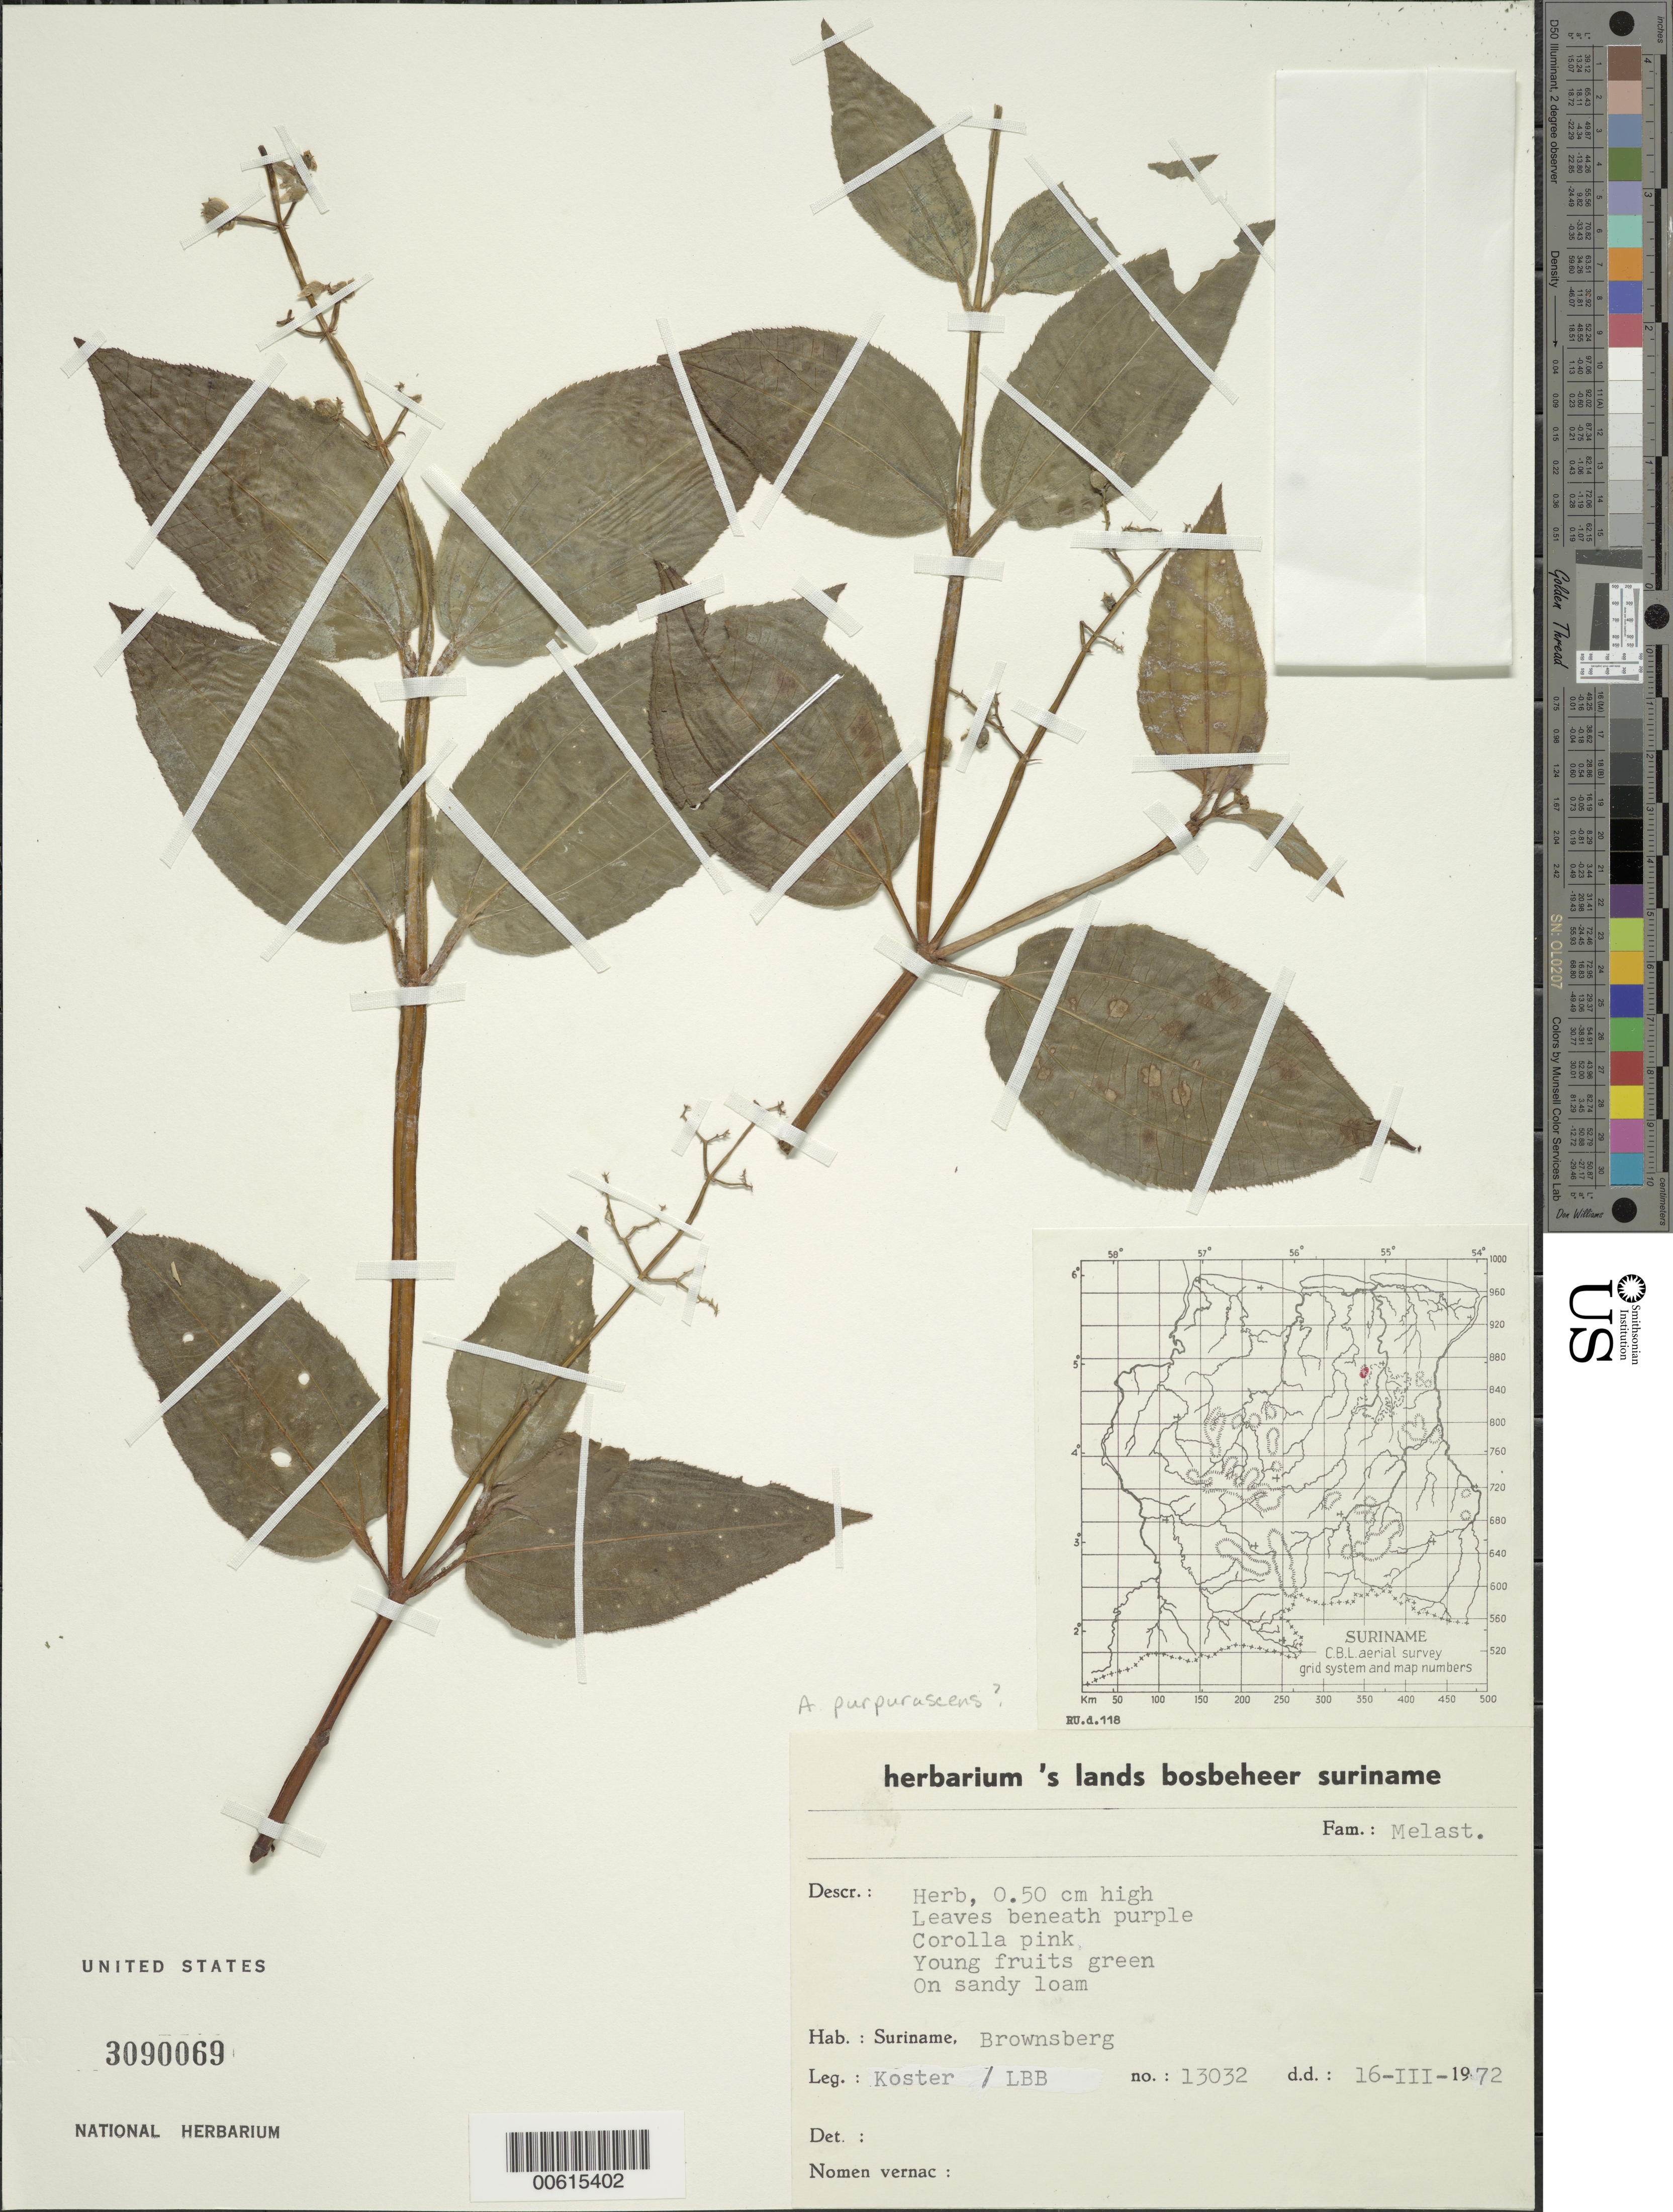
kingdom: Plantae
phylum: Tracheophyta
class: Magnoliopsida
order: Myrtales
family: Melastomataceae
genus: Aciotis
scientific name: Aciotis purpurascens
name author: (Aubl.) Triana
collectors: J. Koster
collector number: LBB 13032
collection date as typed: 16-Mar-72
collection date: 1972-03-16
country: Suriname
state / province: Brokopondo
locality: Brownsberg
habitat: On sandy loam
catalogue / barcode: US 3090069